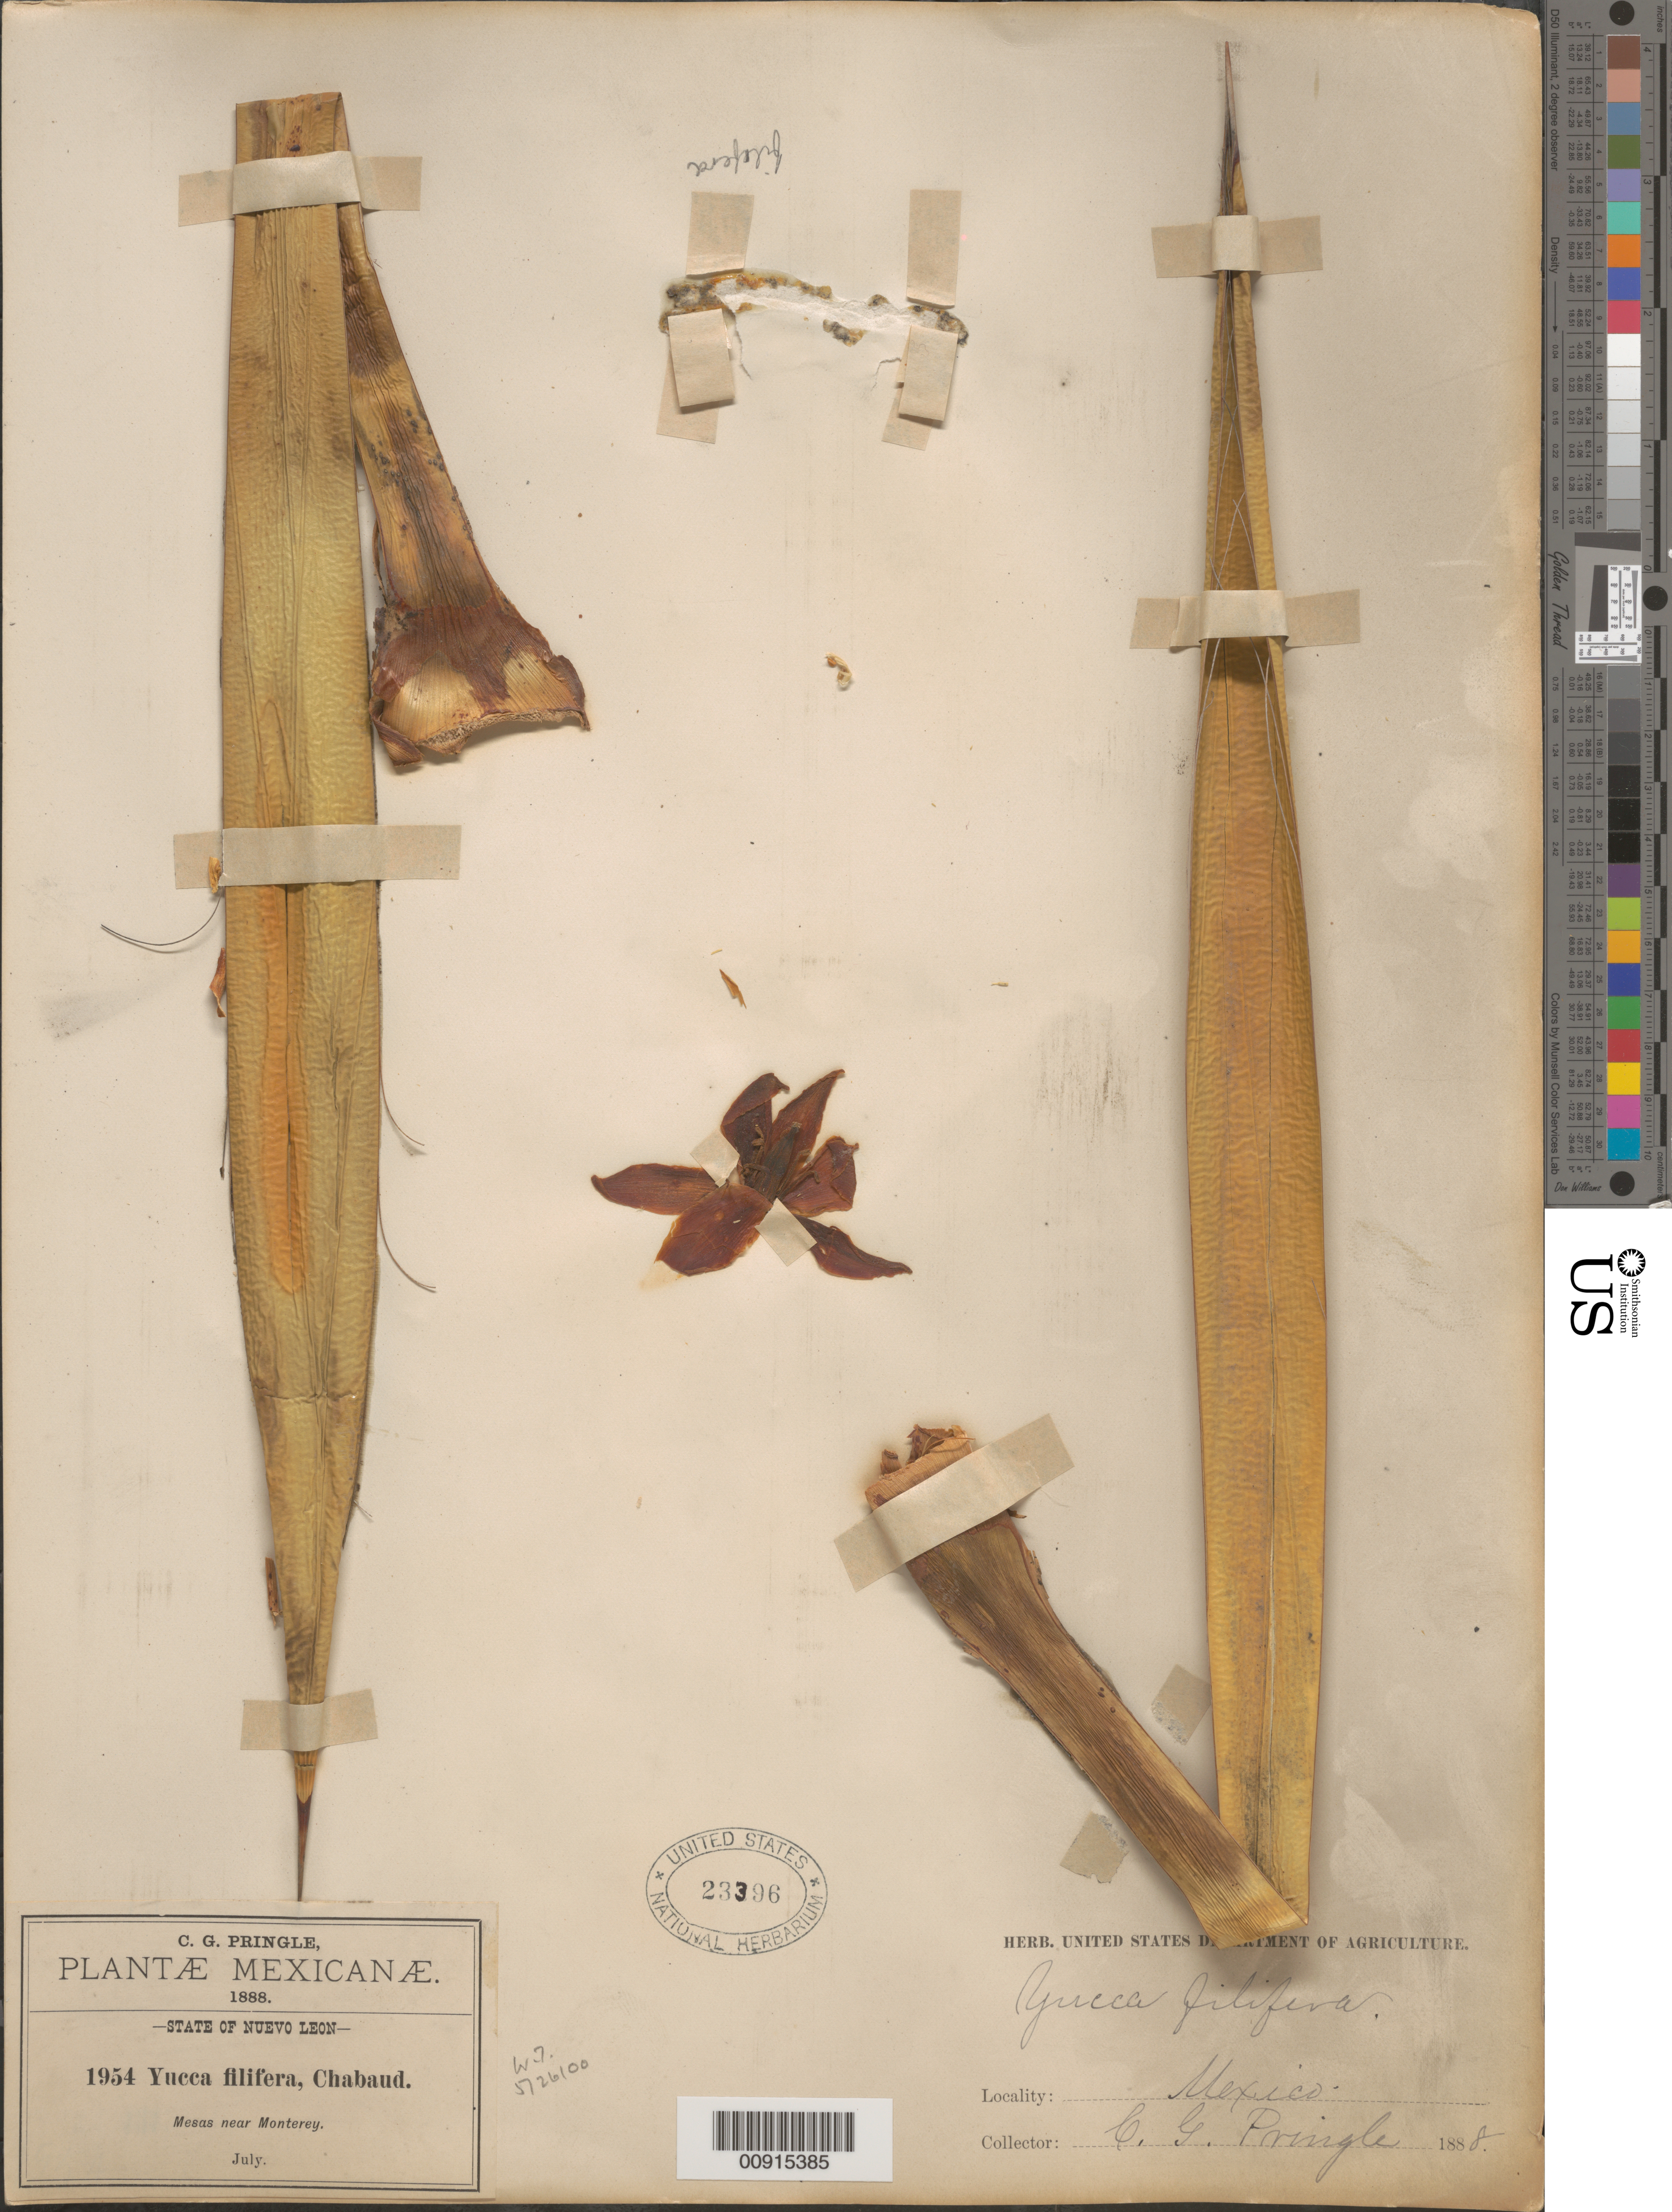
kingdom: Plantae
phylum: Tracheophyta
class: Liliopsida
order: Asparagales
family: Asparagaceae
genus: Yucca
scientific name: Yucca filifera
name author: Chabaud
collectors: C. G. Pringle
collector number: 1954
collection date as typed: Jul 1888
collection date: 1888-07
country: Mexico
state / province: Nuevo León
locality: Near Monterey [sic], State of Nuevo León.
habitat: Mesas.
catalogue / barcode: US 23396